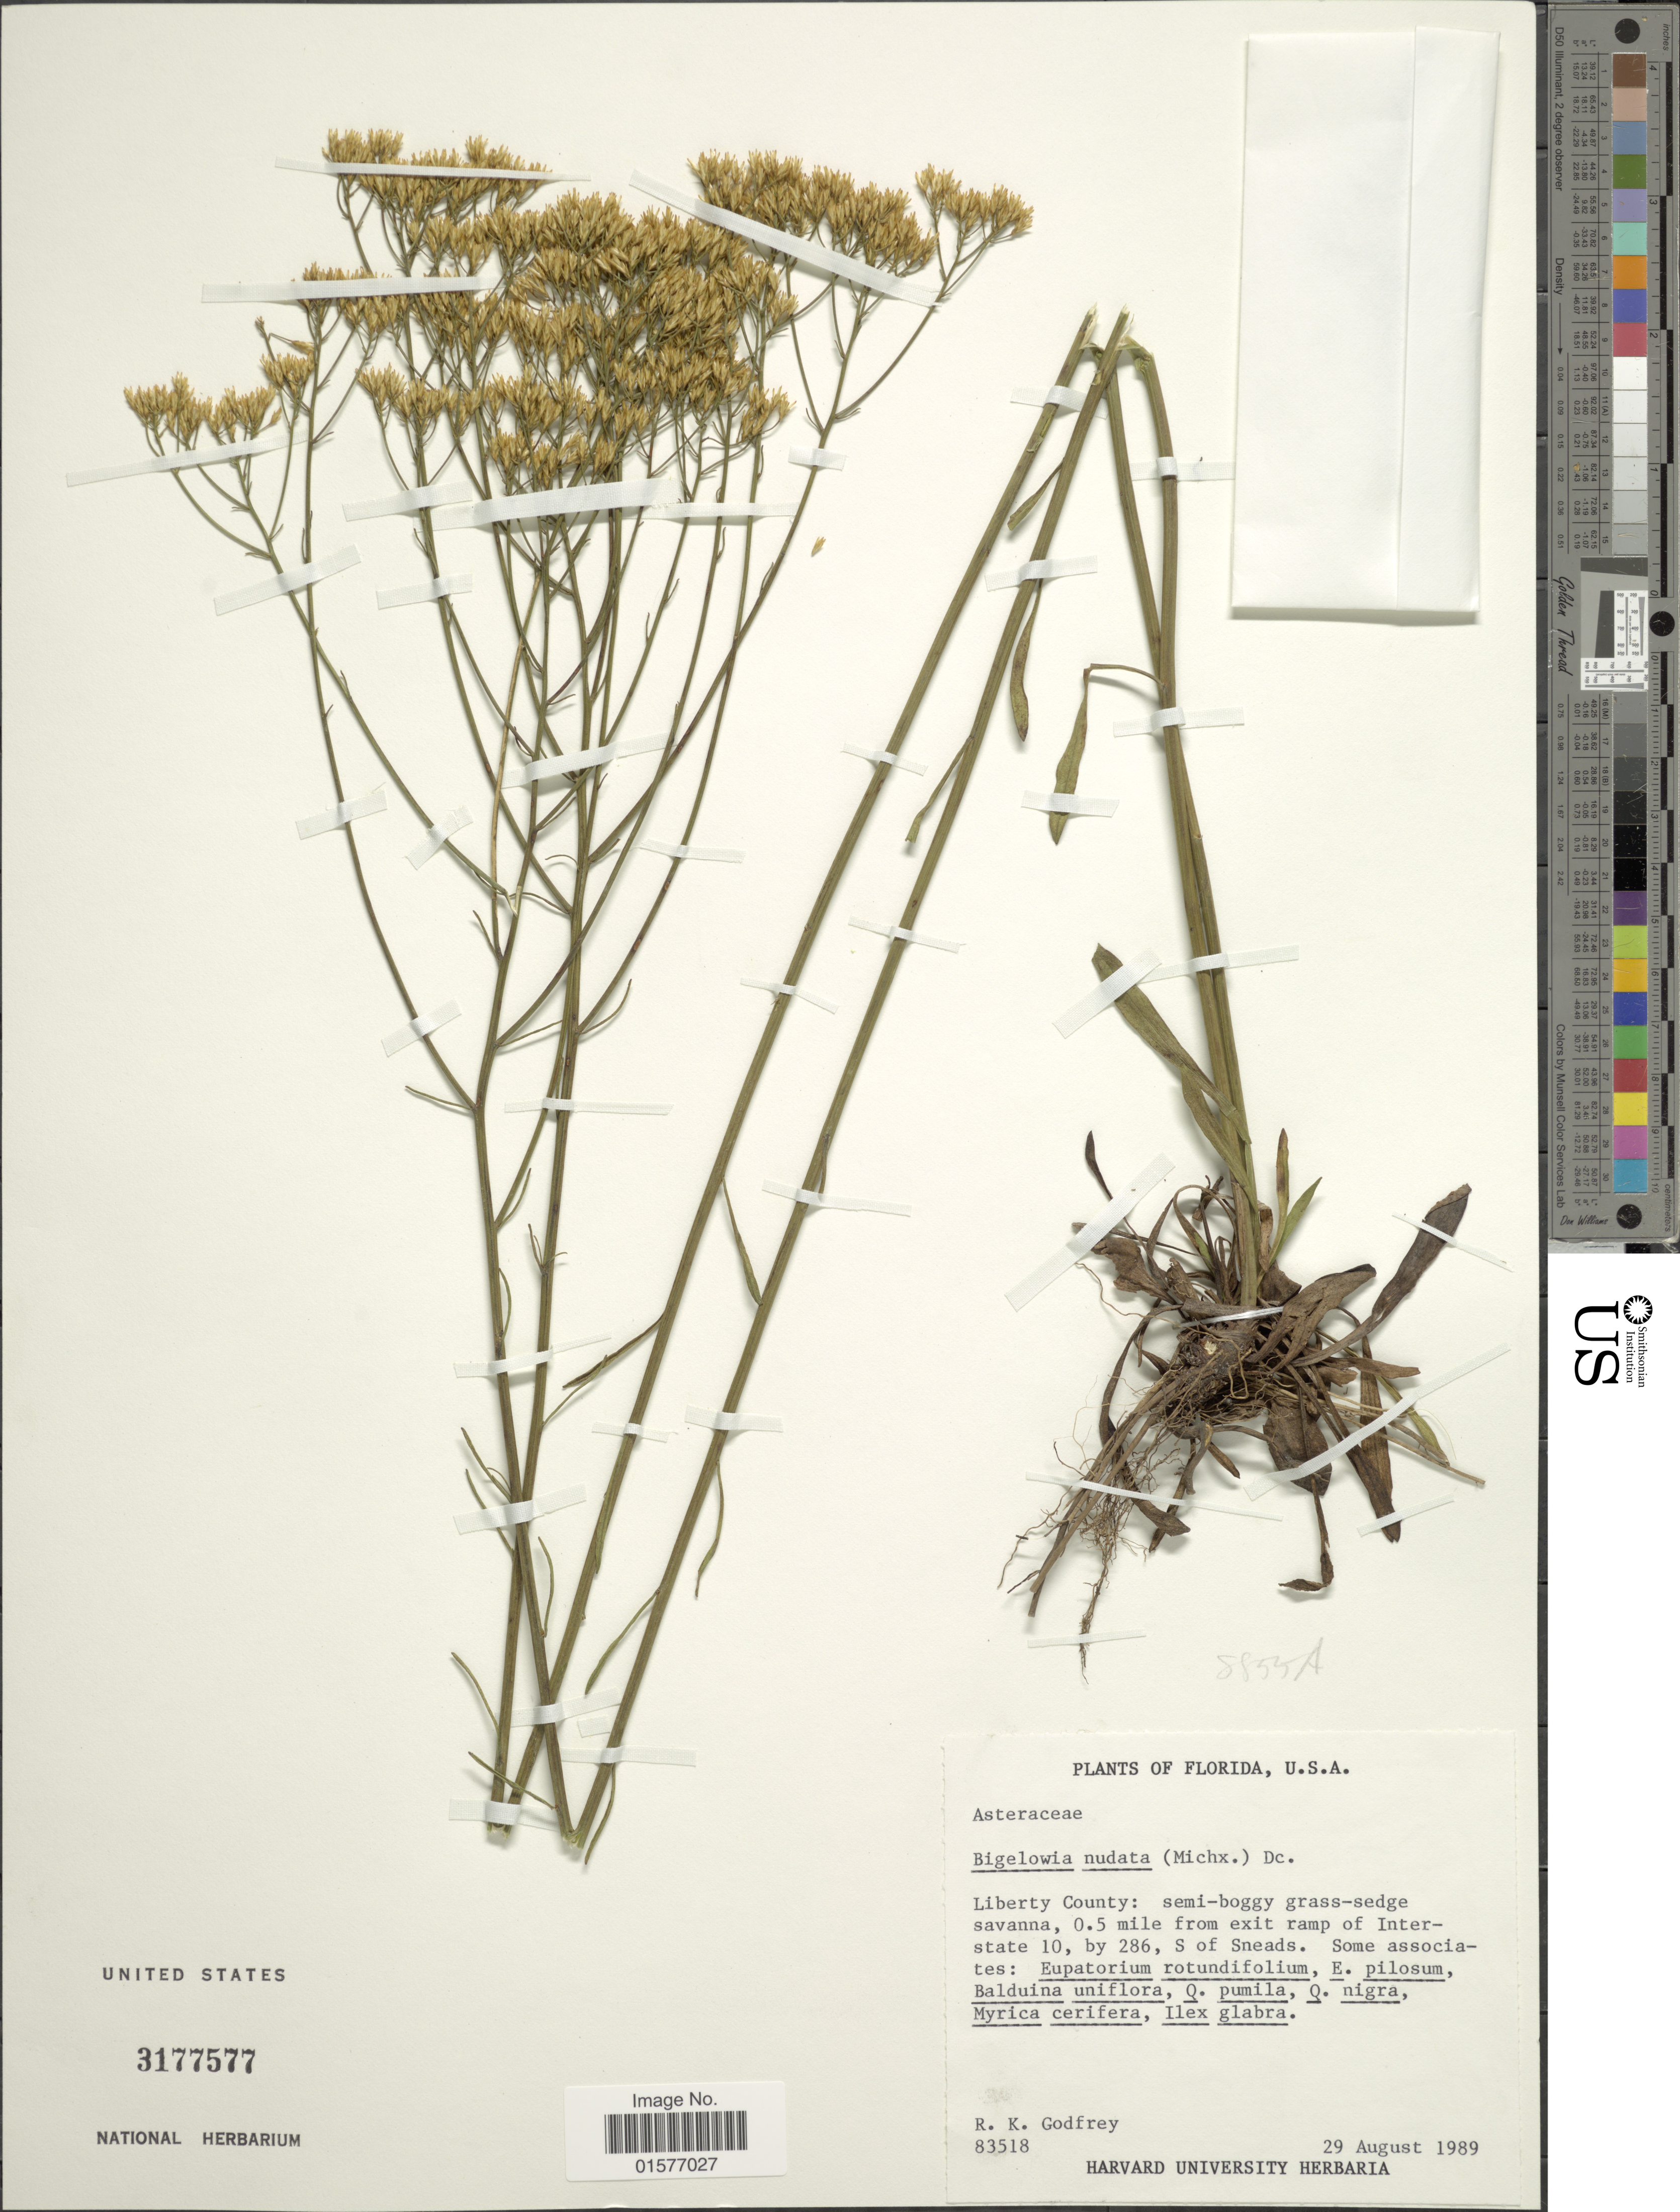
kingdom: Plantae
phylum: Tracheophyta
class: Magnoliopsida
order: Asterales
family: Asteraceae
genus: Bigelowia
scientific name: Bigelowia nudata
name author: (Michx.) DC.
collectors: R. K. Godfrey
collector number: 83518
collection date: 1989-08-29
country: United States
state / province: Florida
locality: Liberty County: semi-boggy grass-sedge savanna, 0.5 mile from exit ramp of Interstate 10, by 286, S of Sneadsl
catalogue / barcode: US 3177577